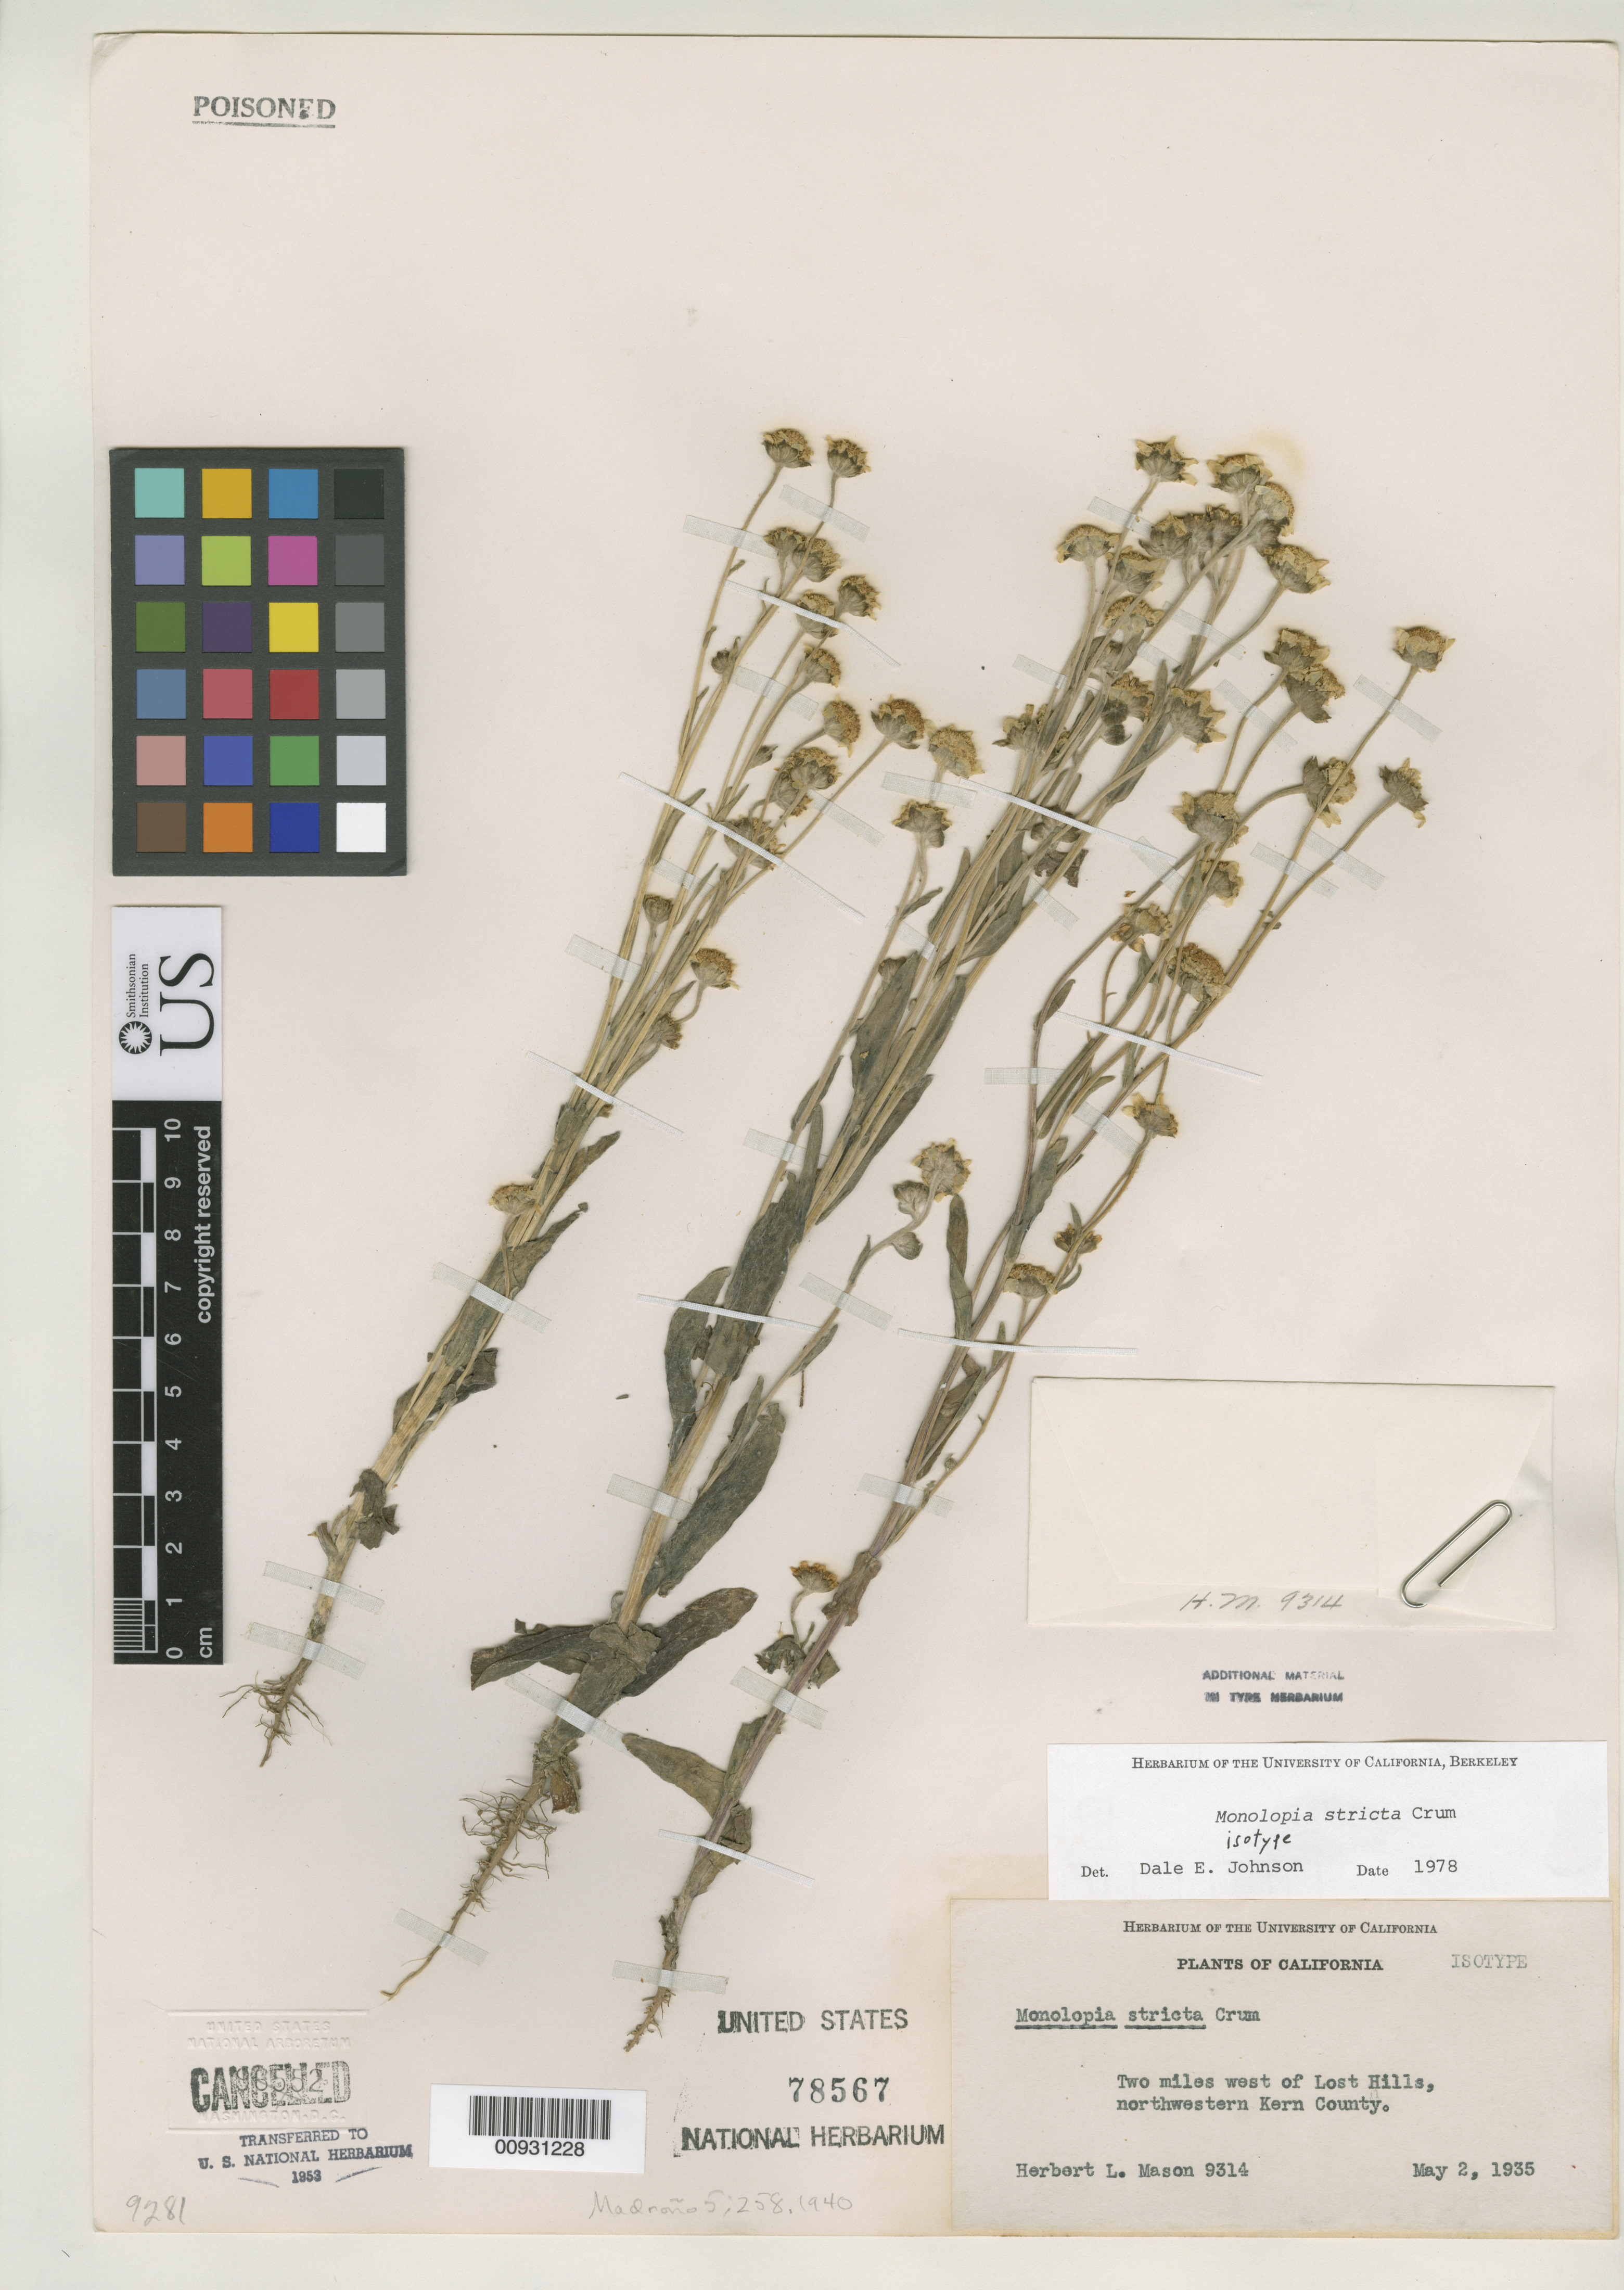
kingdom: Plantae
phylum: Tracheophyta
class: Magnoliopsida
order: Asterales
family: Asteraceae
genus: Monolopia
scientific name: Monolopia stricta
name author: Crum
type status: Isotype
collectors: H. L. Mason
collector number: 9314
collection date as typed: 02 May 1935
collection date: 1935-05-02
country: United States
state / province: California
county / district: Kern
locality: Two miles West of Lost Hills.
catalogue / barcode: US 78567